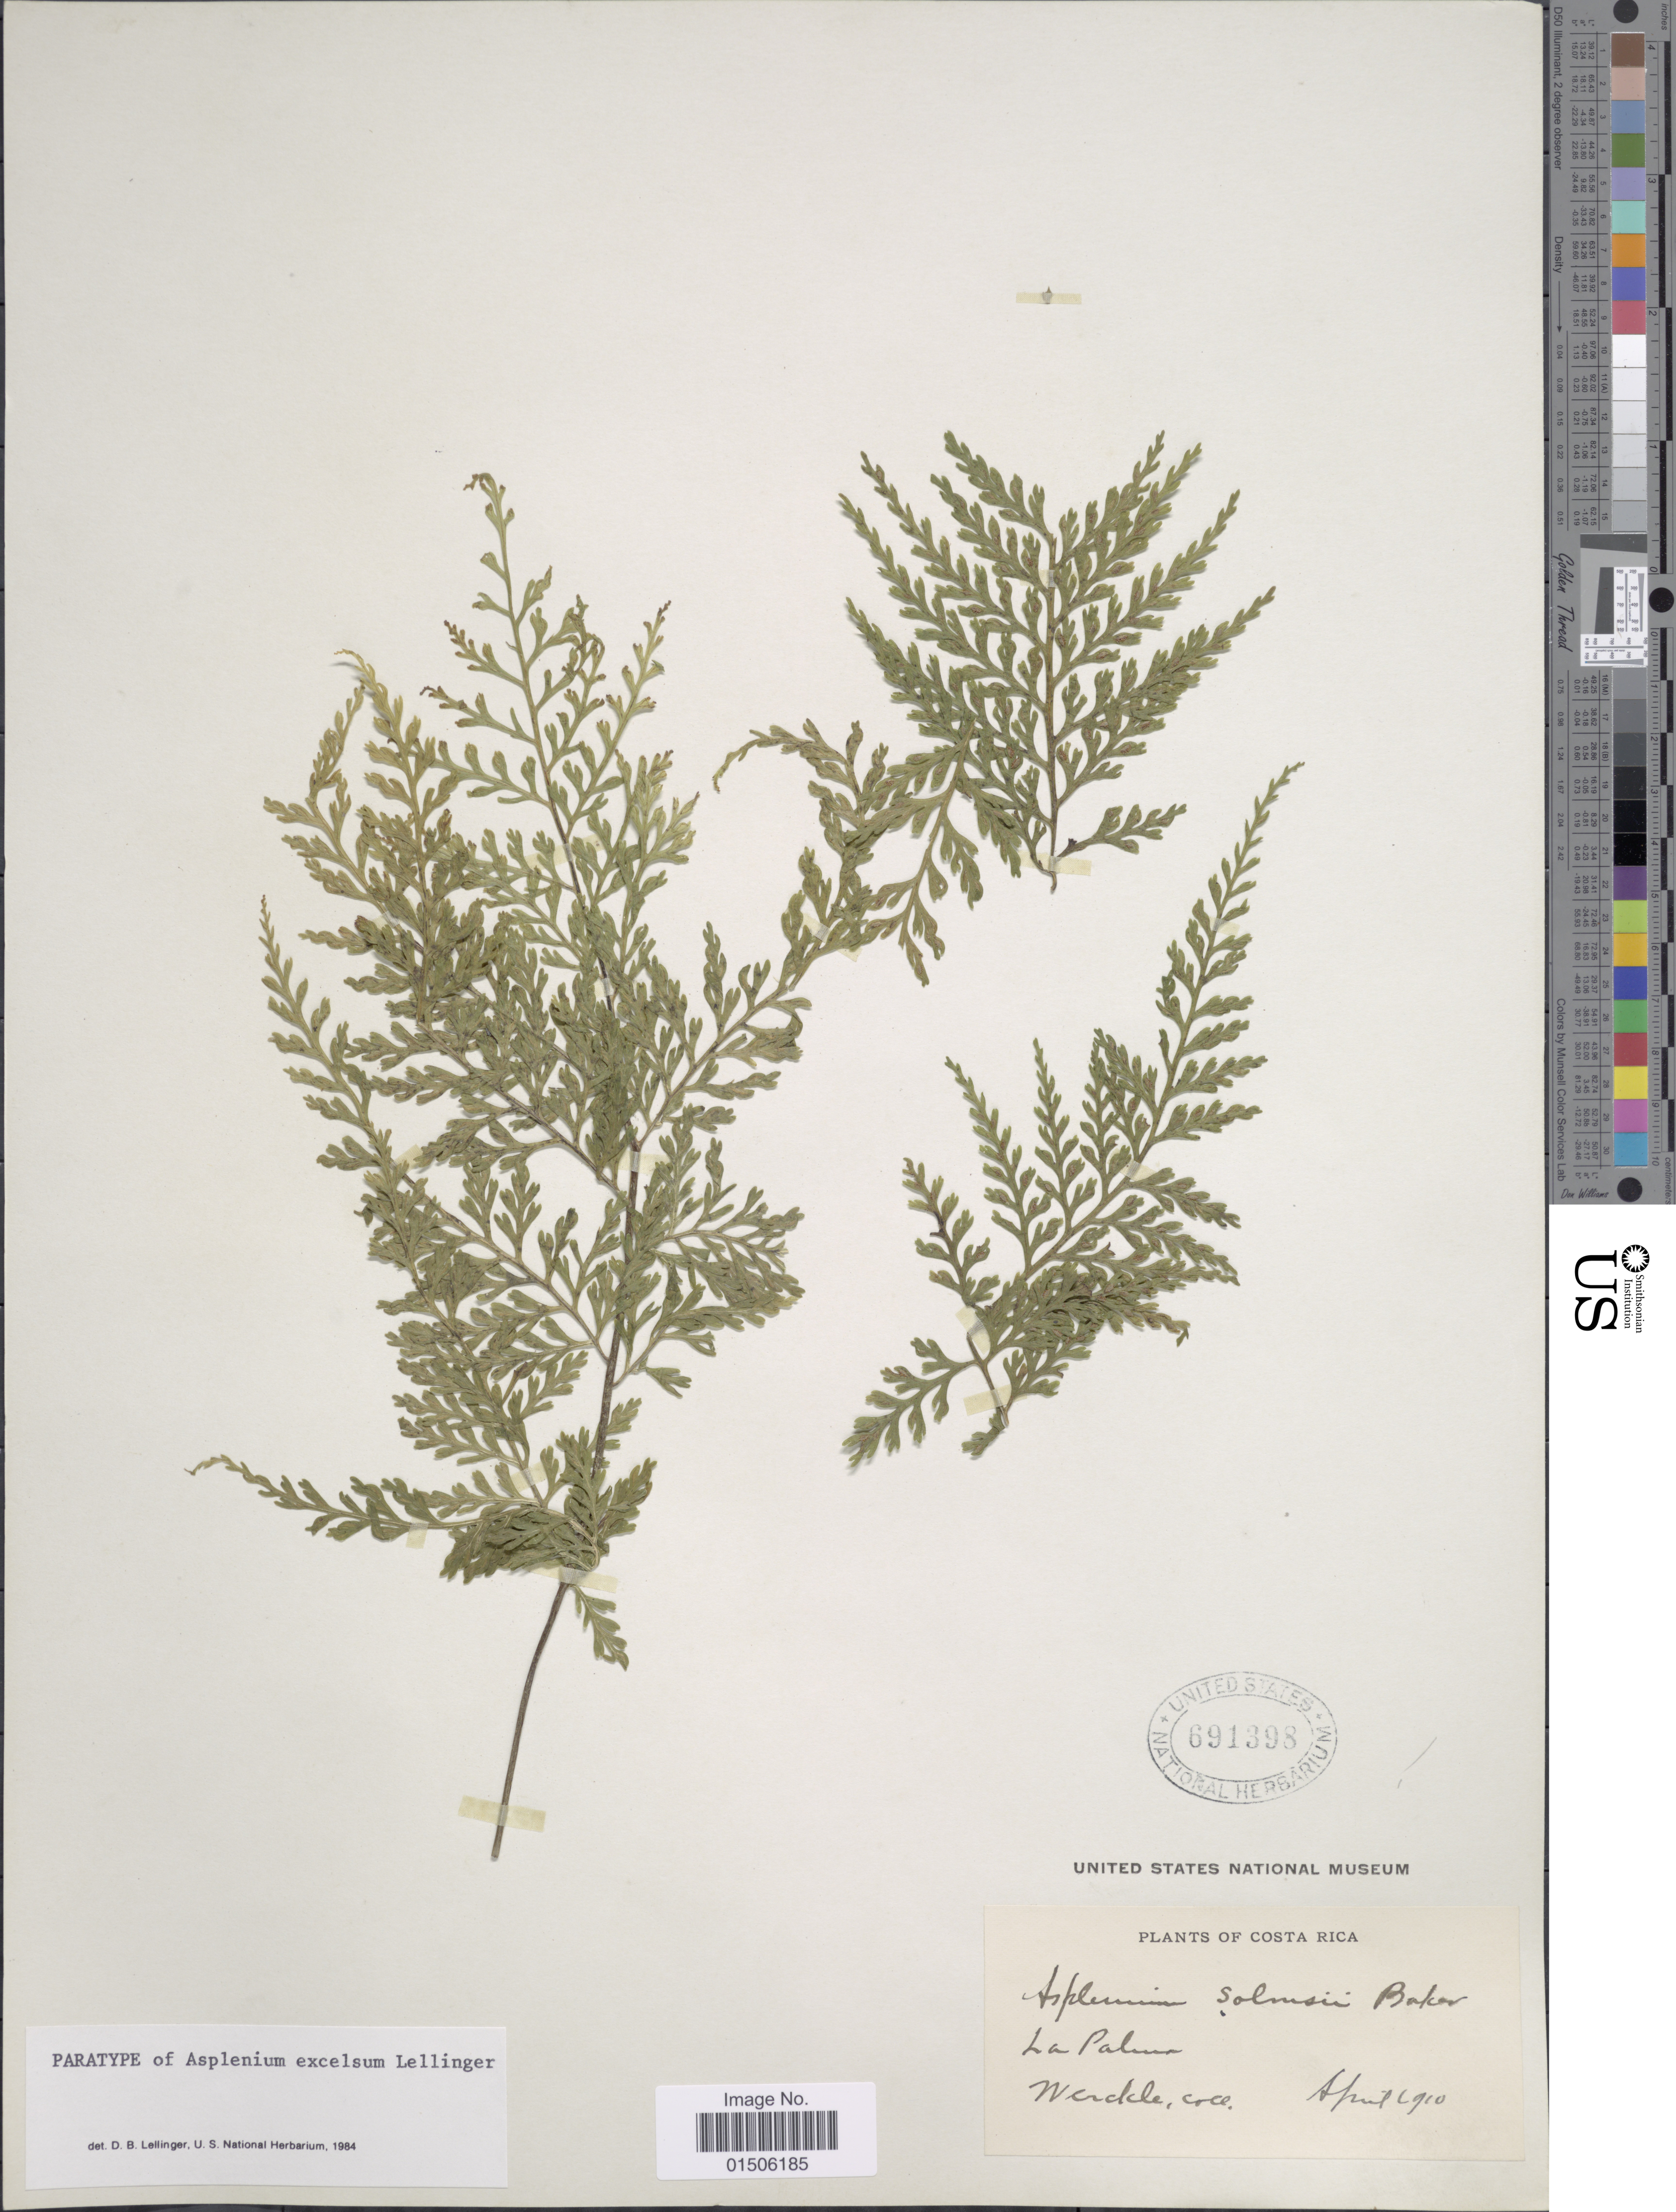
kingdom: Plantae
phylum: Tracheophyta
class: Polypodiopsida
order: Polypodiales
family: Aspleniaceae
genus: Asplenium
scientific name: Asplenium excelsum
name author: Lellinger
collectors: Wercklé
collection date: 1910-04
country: Costa Rica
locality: La Palma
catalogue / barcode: US 691398